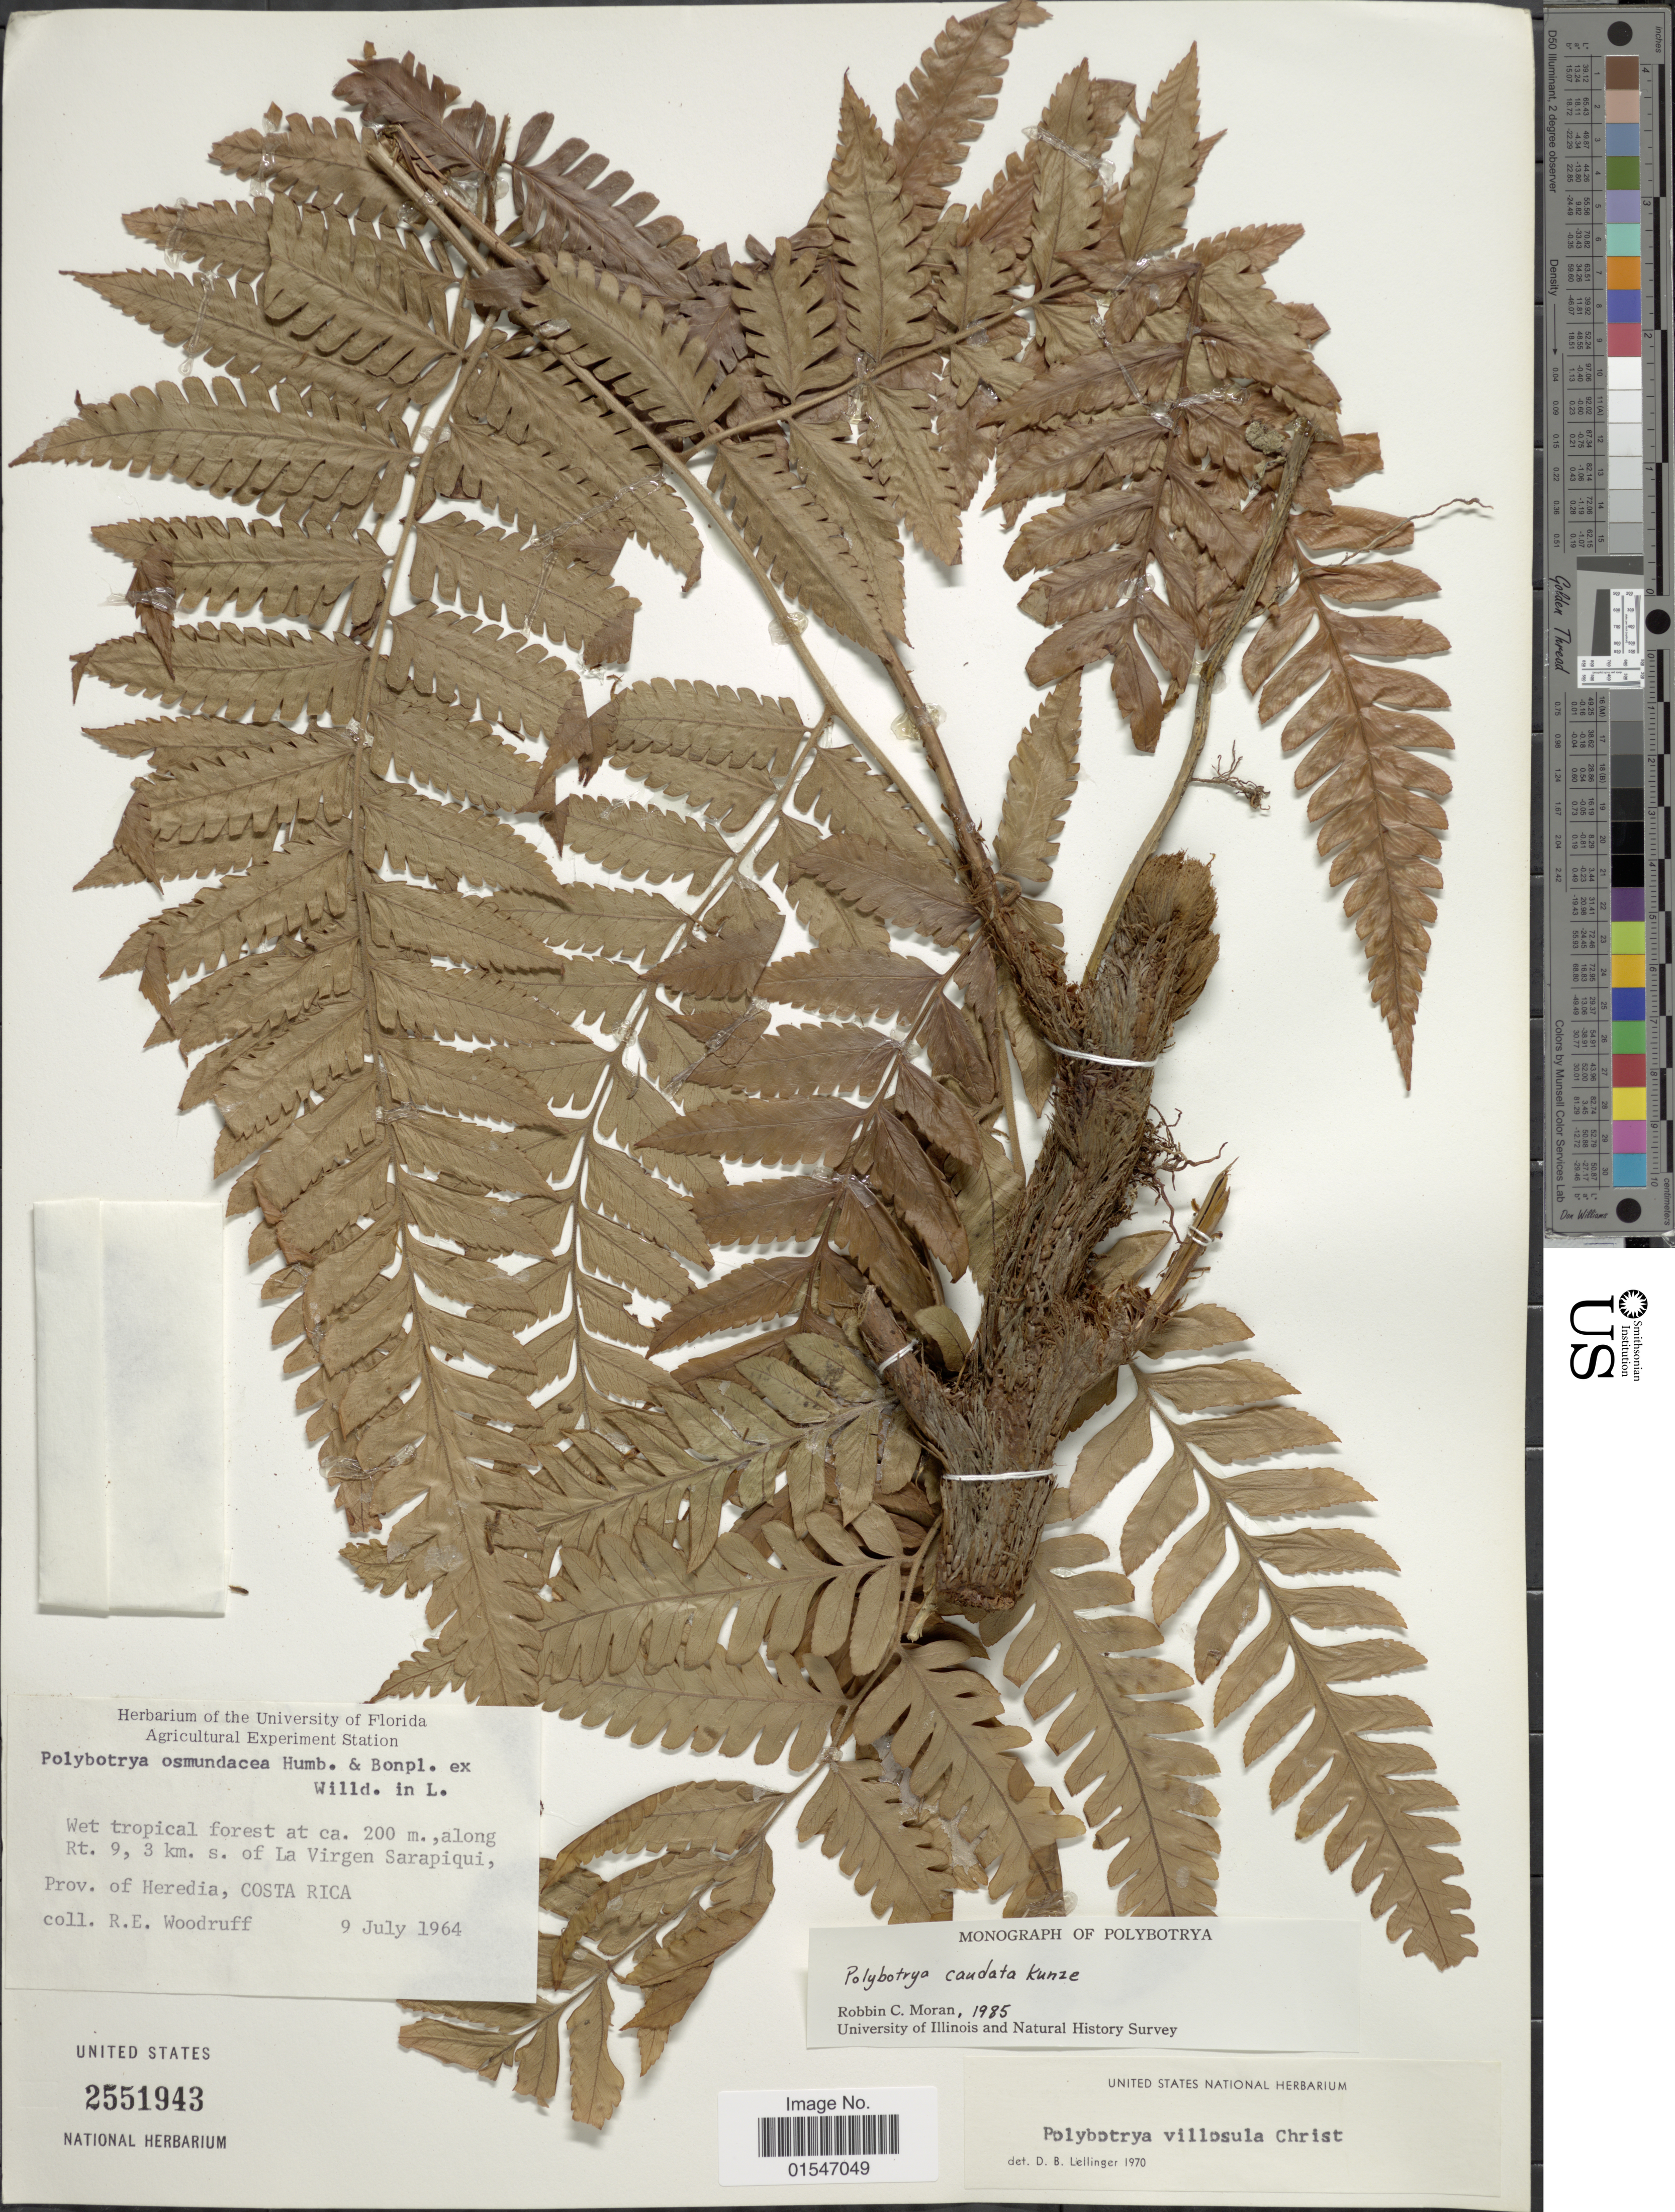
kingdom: Plantae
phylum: Tracheophyta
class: Polypodiopsida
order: Polypodiales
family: Dryopteridaceae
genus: Polybotrya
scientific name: Polybotrya caudata f. villosa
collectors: R. Woodruff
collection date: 1964-07-09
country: Costa Rica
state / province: Heredia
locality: Wet tropical forest at ca. 200 m., along Rt. 9,3 km. s. of La Virgen Sarapiqui, Prov. of Heredia, Costa Rica.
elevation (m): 200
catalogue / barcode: US 2551943